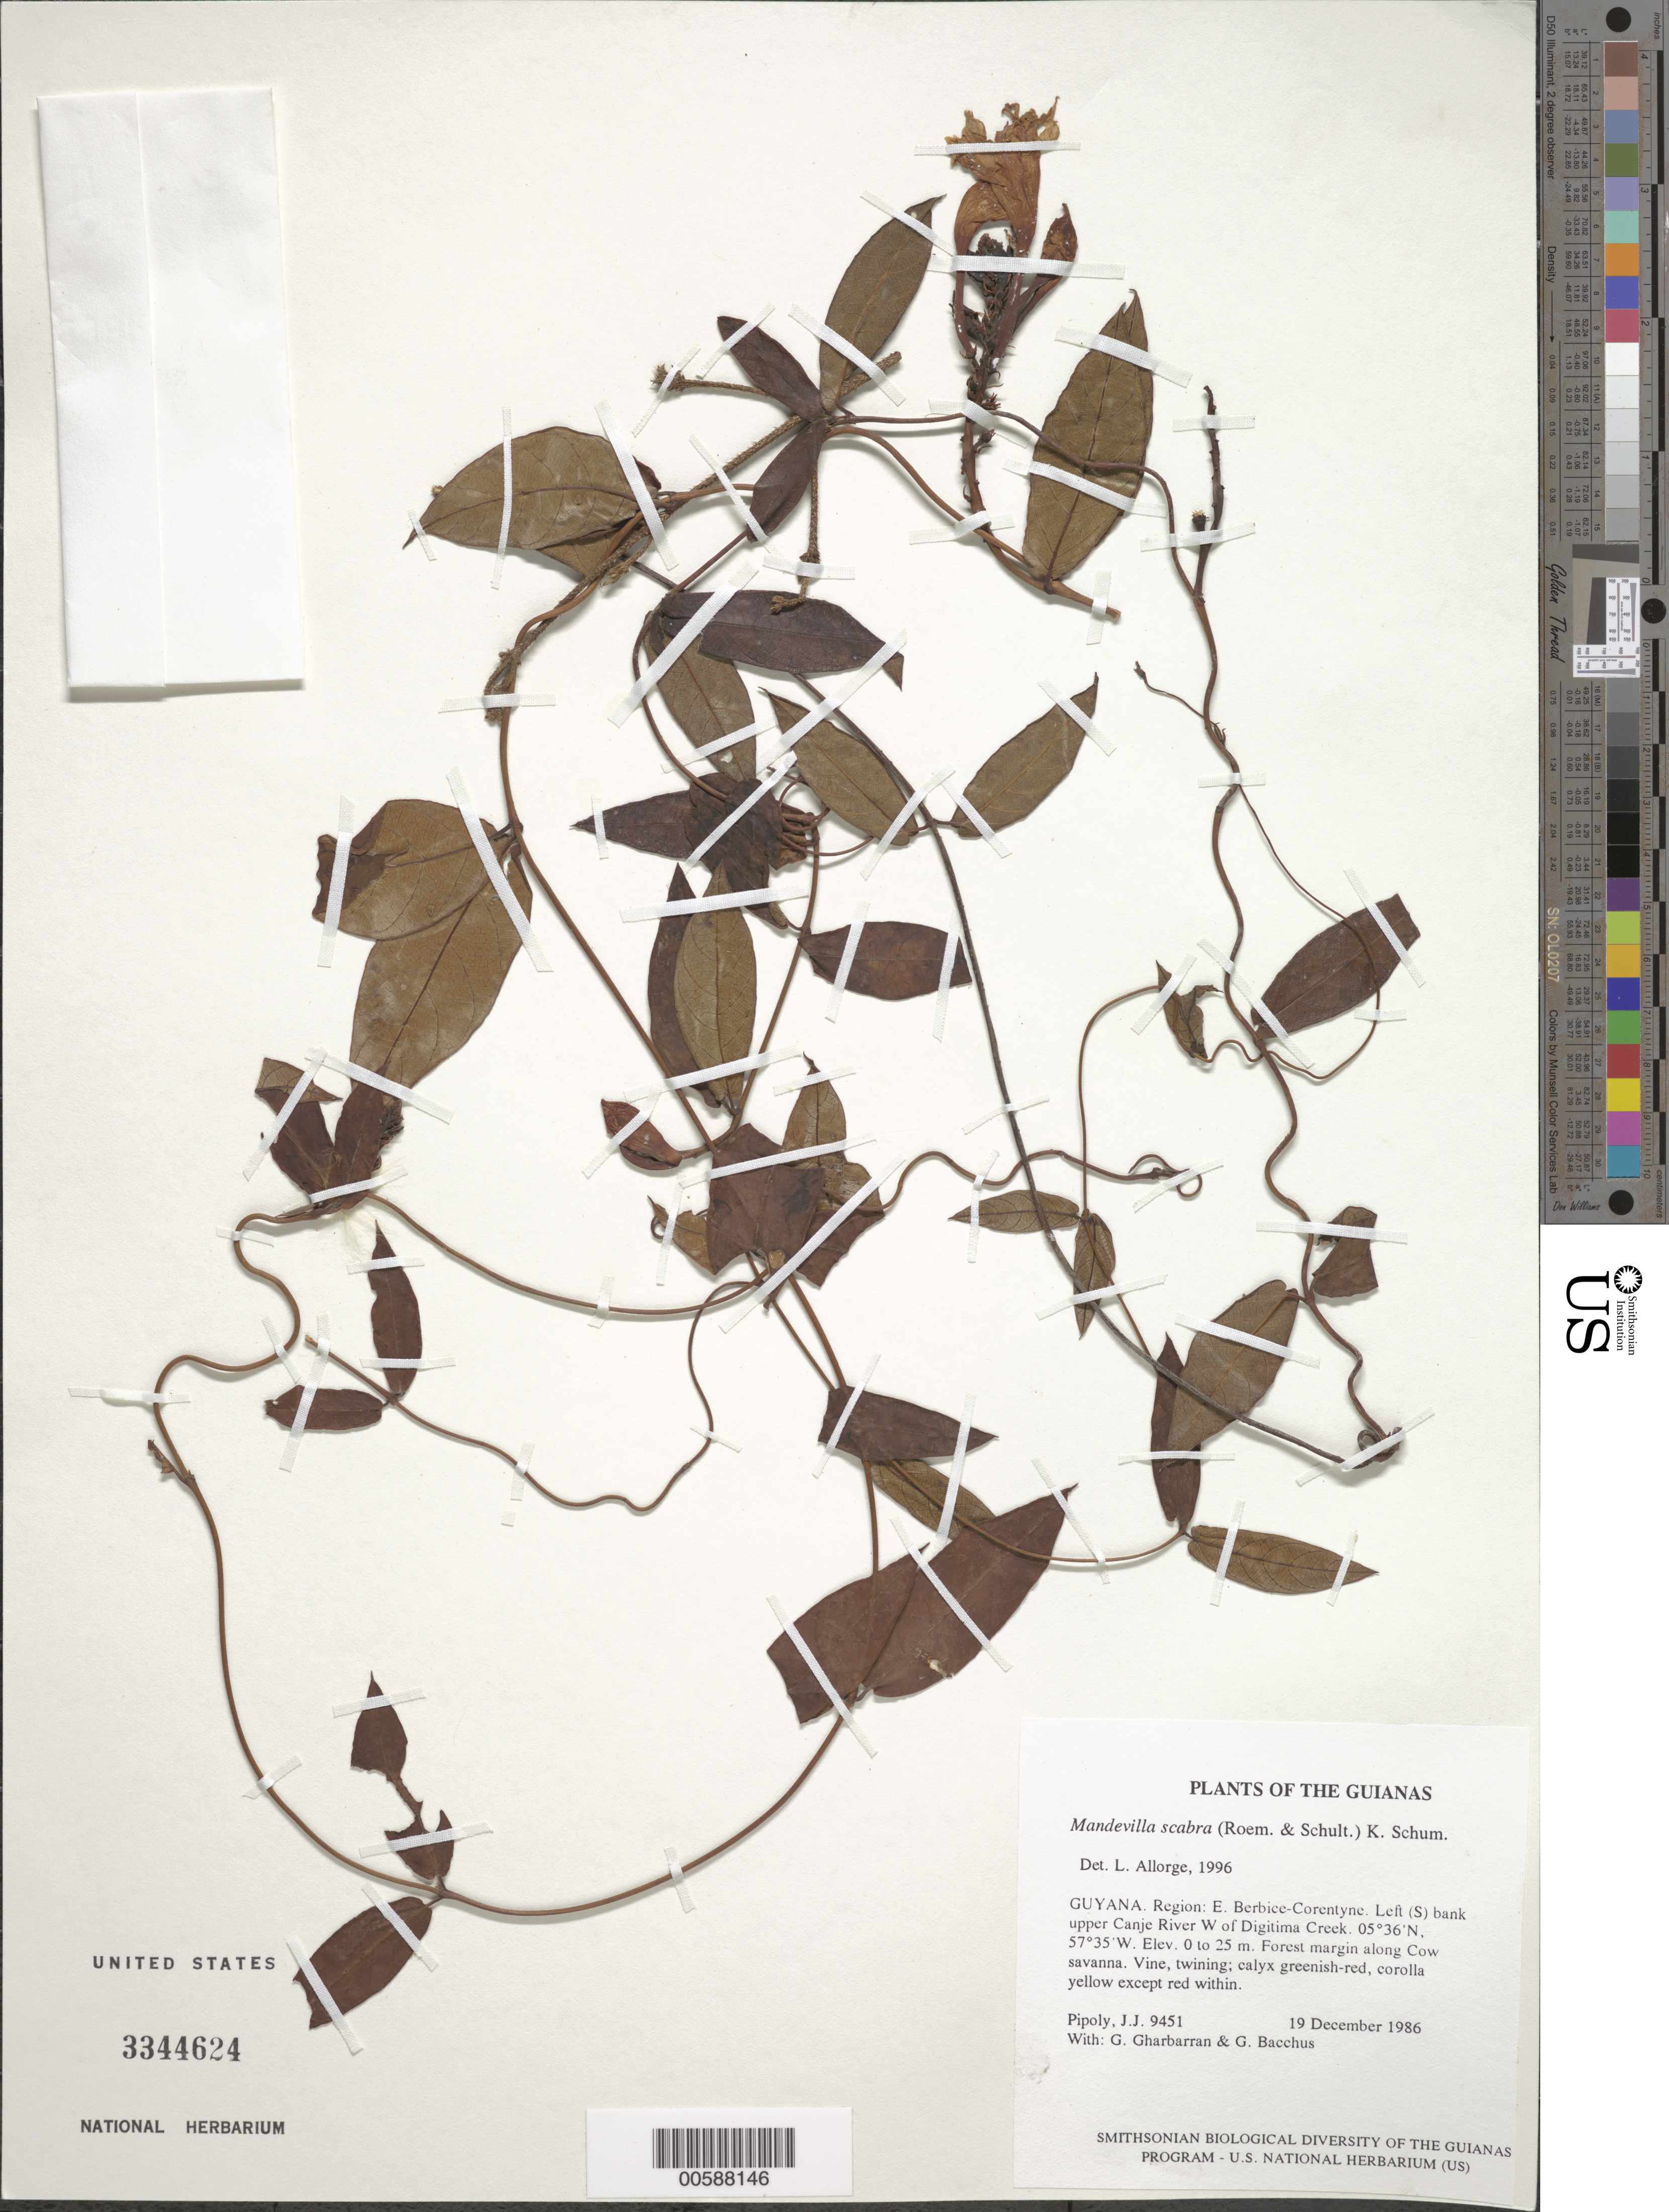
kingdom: Plantae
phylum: Tracheophyta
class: Magnoliopsida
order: Gentianales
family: Apocynaceae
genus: Mandevilla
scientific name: Mandevilla scabra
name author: (Hoffmanns. ex Roem. & Schult.) K. Schum.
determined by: Allorge, L.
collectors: J. J. Pipoly, G. Gharbarran & G. Bacchus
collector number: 9451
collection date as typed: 19 December 1986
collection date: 1986-12-19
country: Guyana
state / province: E. Berbice-Corentyne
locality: Left (S) bank upper Canje River W of Digitima Creek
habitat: Forest margin along Cow savanna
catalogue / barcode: US 3344624